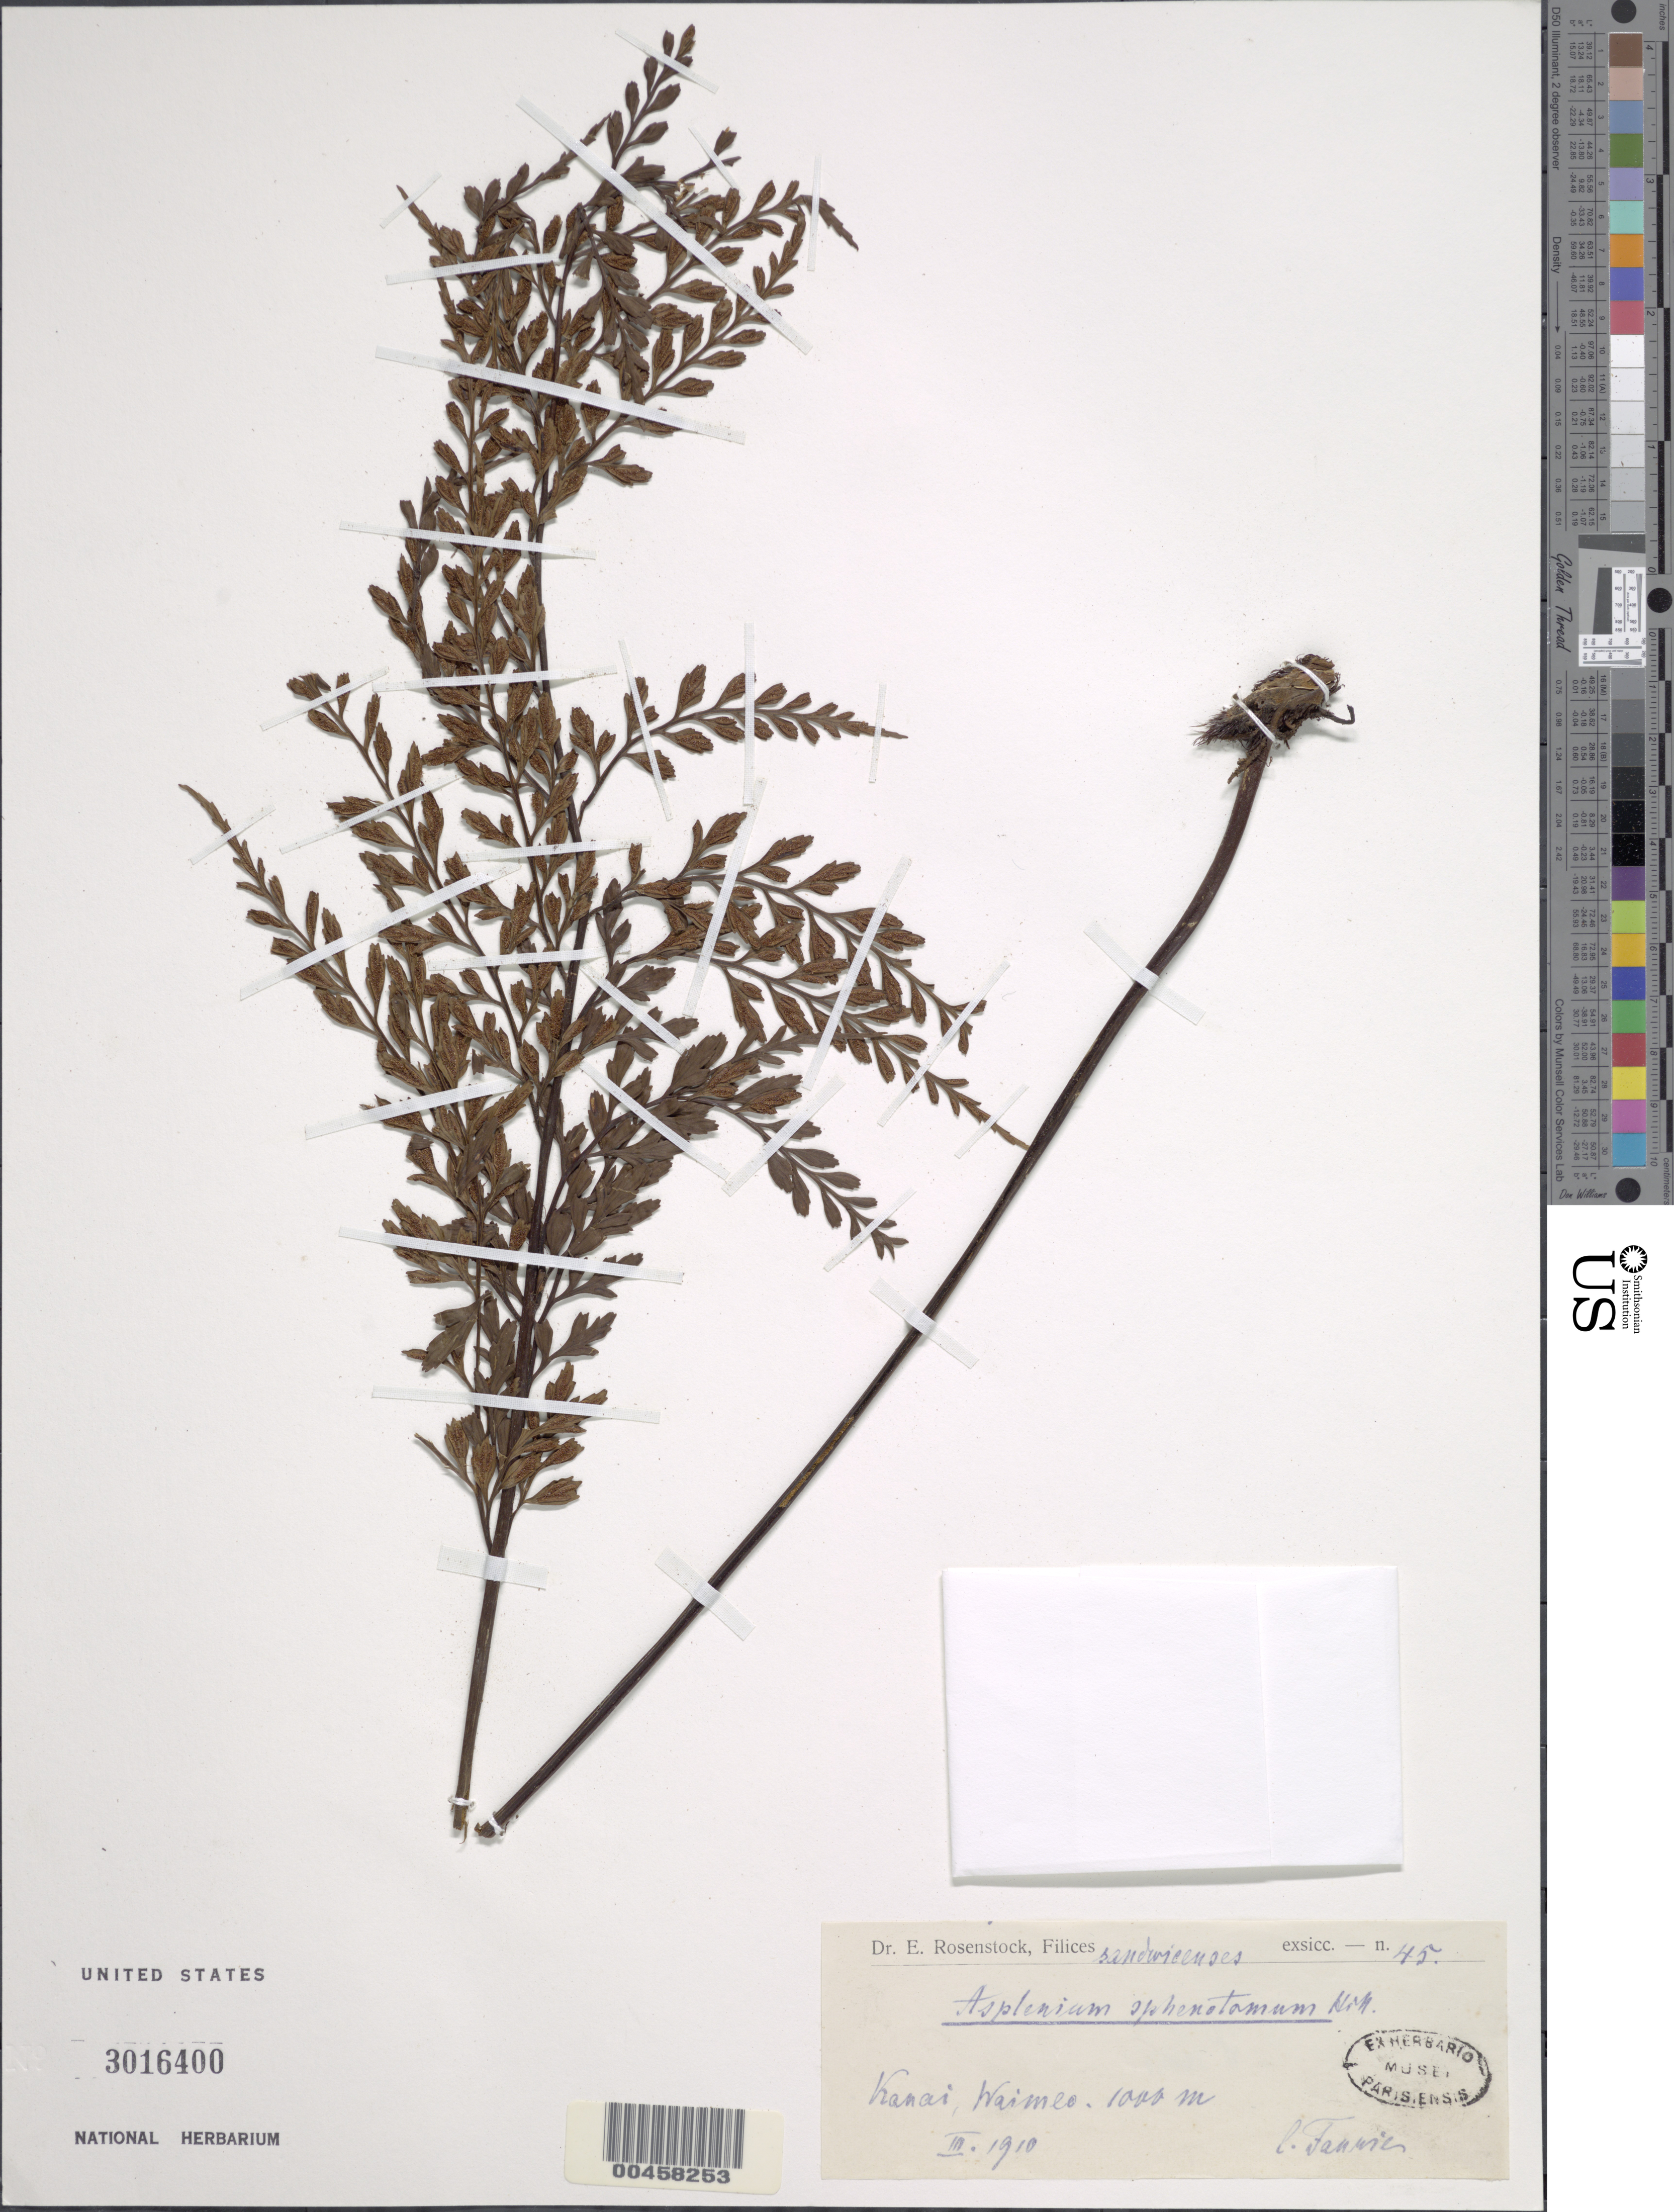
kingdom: Plantae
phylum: Tracheophyta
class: Polypodiopsida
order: Polypodiales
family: Aspleniaceae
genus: Asplenium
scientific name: Asplenium sphenotomum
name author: Hillebr.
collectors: A. Faurie & E. Rosenstock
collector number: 45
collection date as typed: Mar 1910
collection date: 1910-03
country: United States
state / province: Hawaii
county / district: Kauai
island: Kaua'i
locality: Waimea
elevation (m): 1000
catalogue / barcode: US 3016400